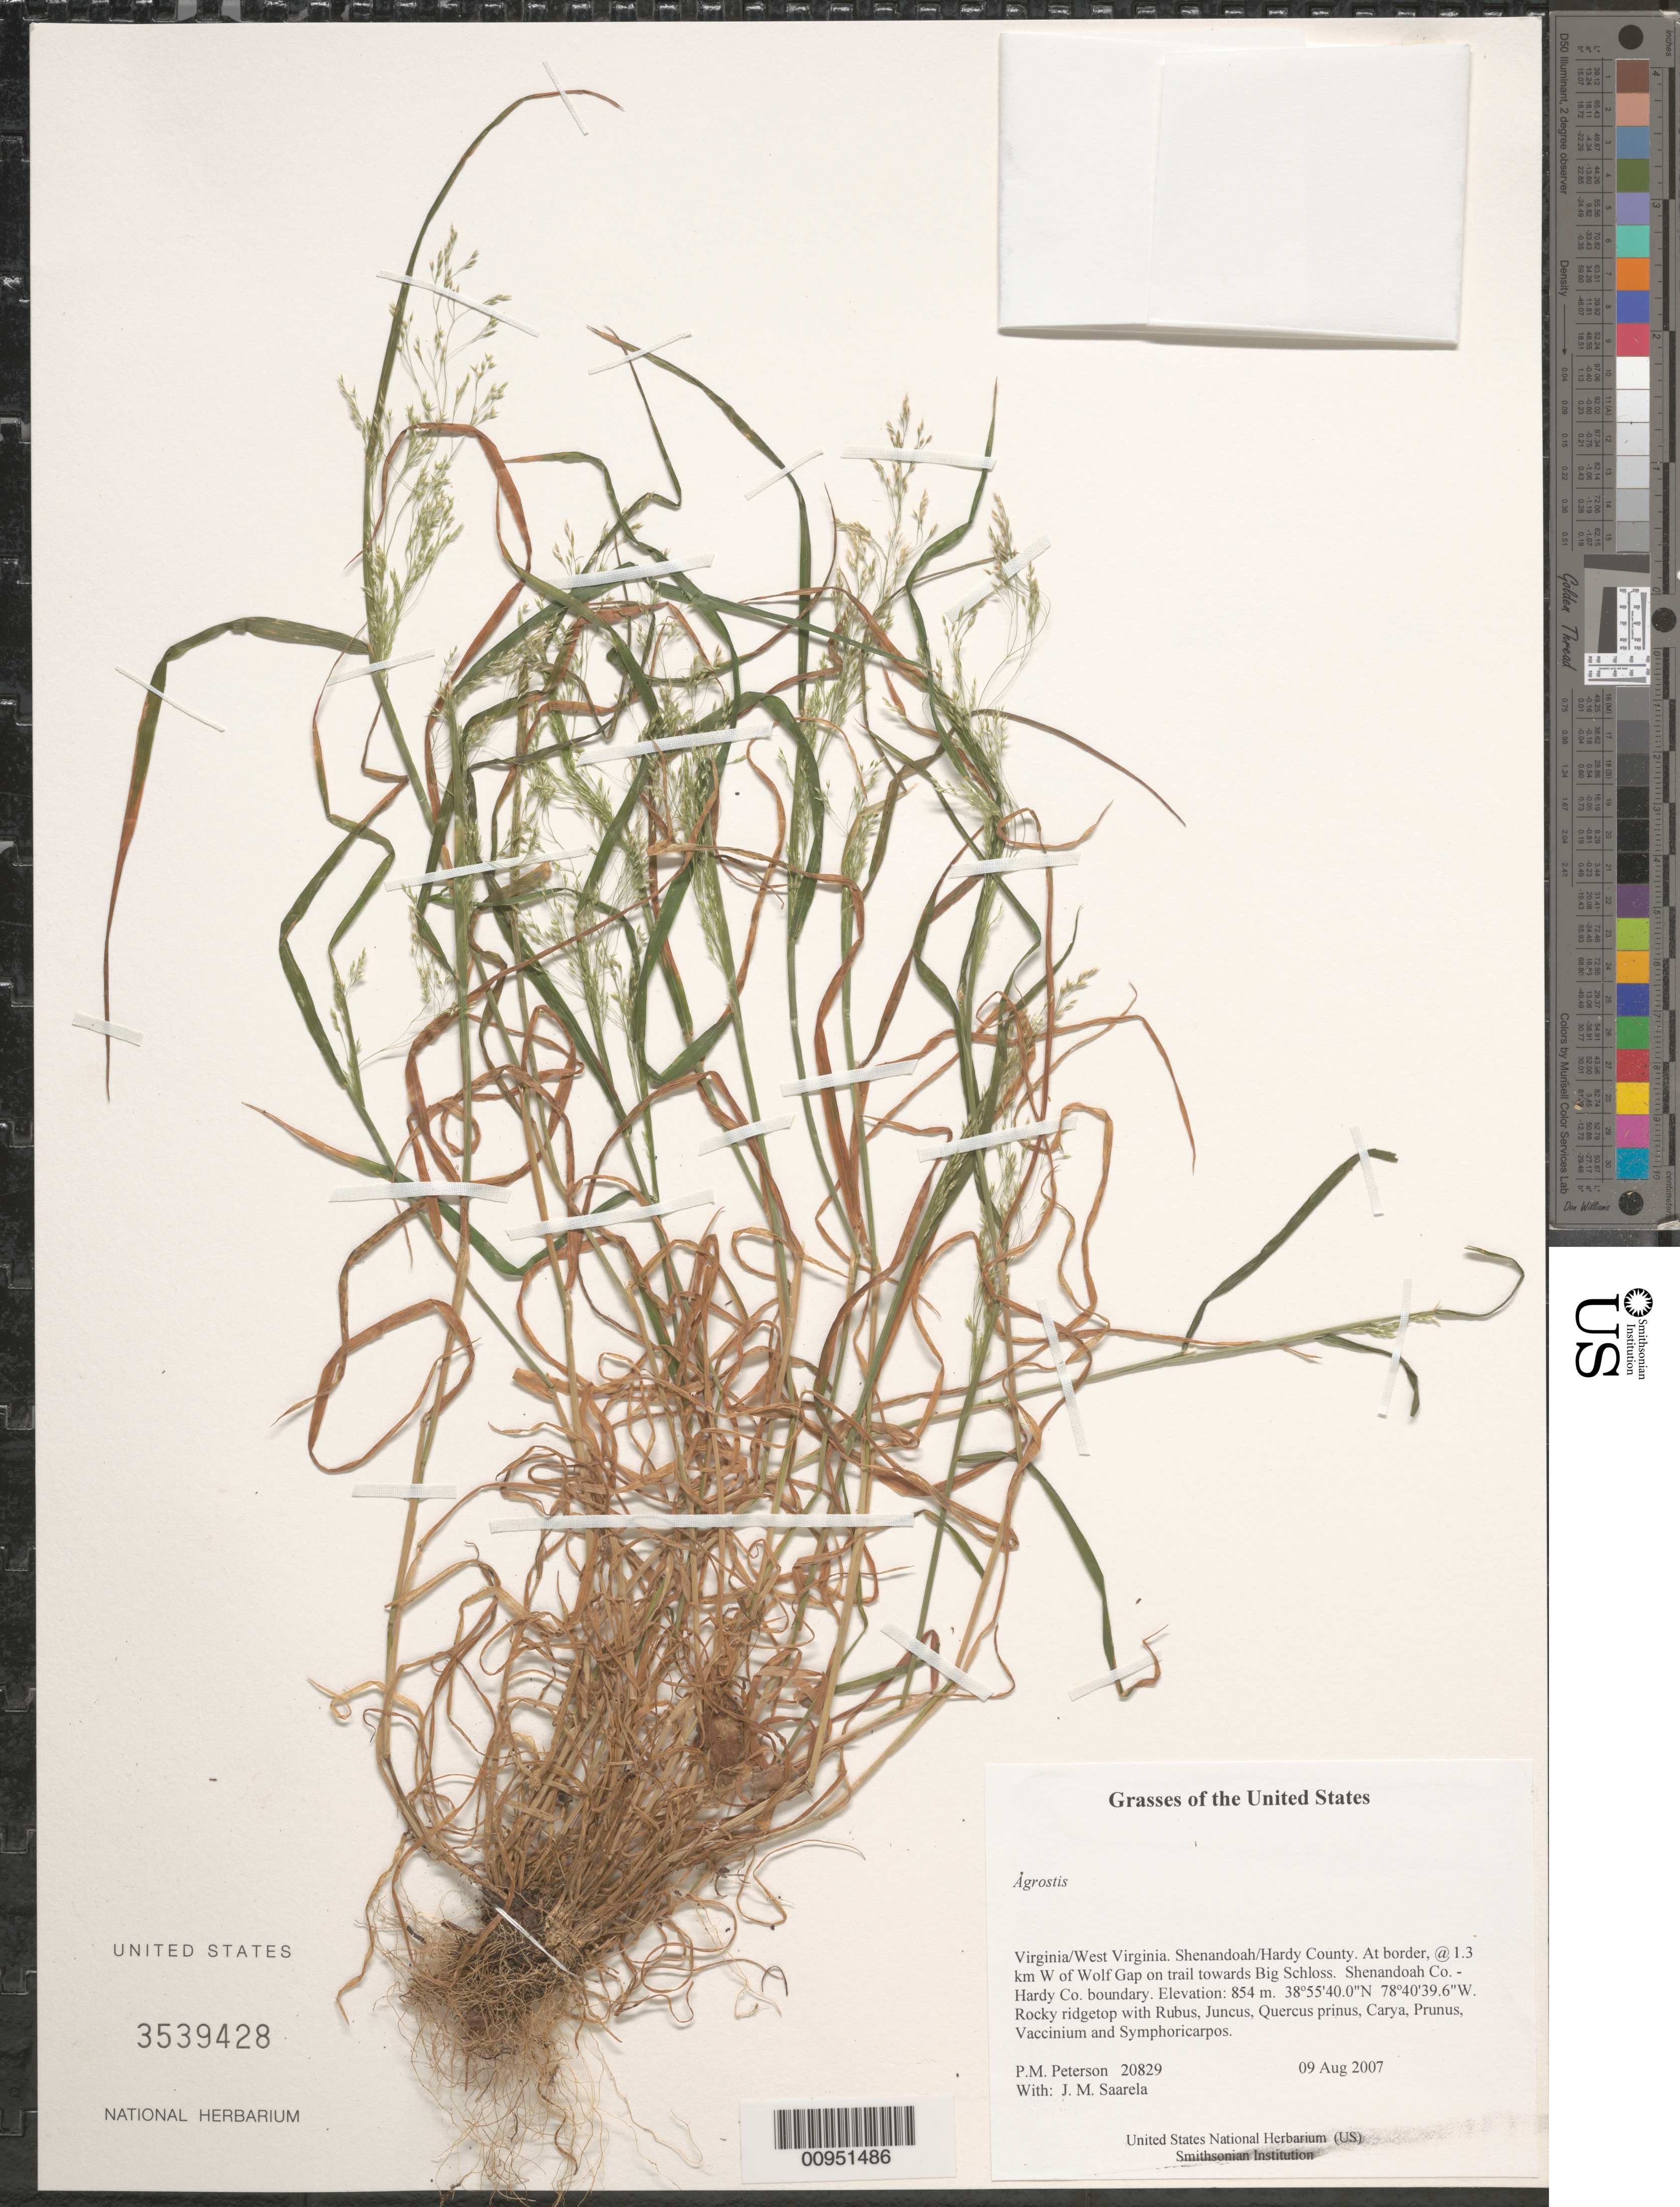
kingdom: Plantae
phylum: Tracheophyta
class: Liliopsida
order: Poales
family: Poaceae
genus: Agrostis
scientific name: Agrostis sp.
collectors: P. M. Peterson & J. Saarela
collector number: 20829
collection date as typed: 09 Aug 2007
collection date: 2007-08-09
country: United States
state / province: Virginia / West Virginia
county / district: Shenandoah/Hardy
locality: At border, @ 1.3 km W of Wolf Gap on trail towards Big Schloss. Shenandoah Co. - Hardy Co. boundary.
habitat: Rocky ridgetop with Rubus, Juncus, Quercus prinus, Carya, Prunus, Vaccinium and Symphoricarpos.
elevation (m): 854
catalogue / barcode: US 3539428